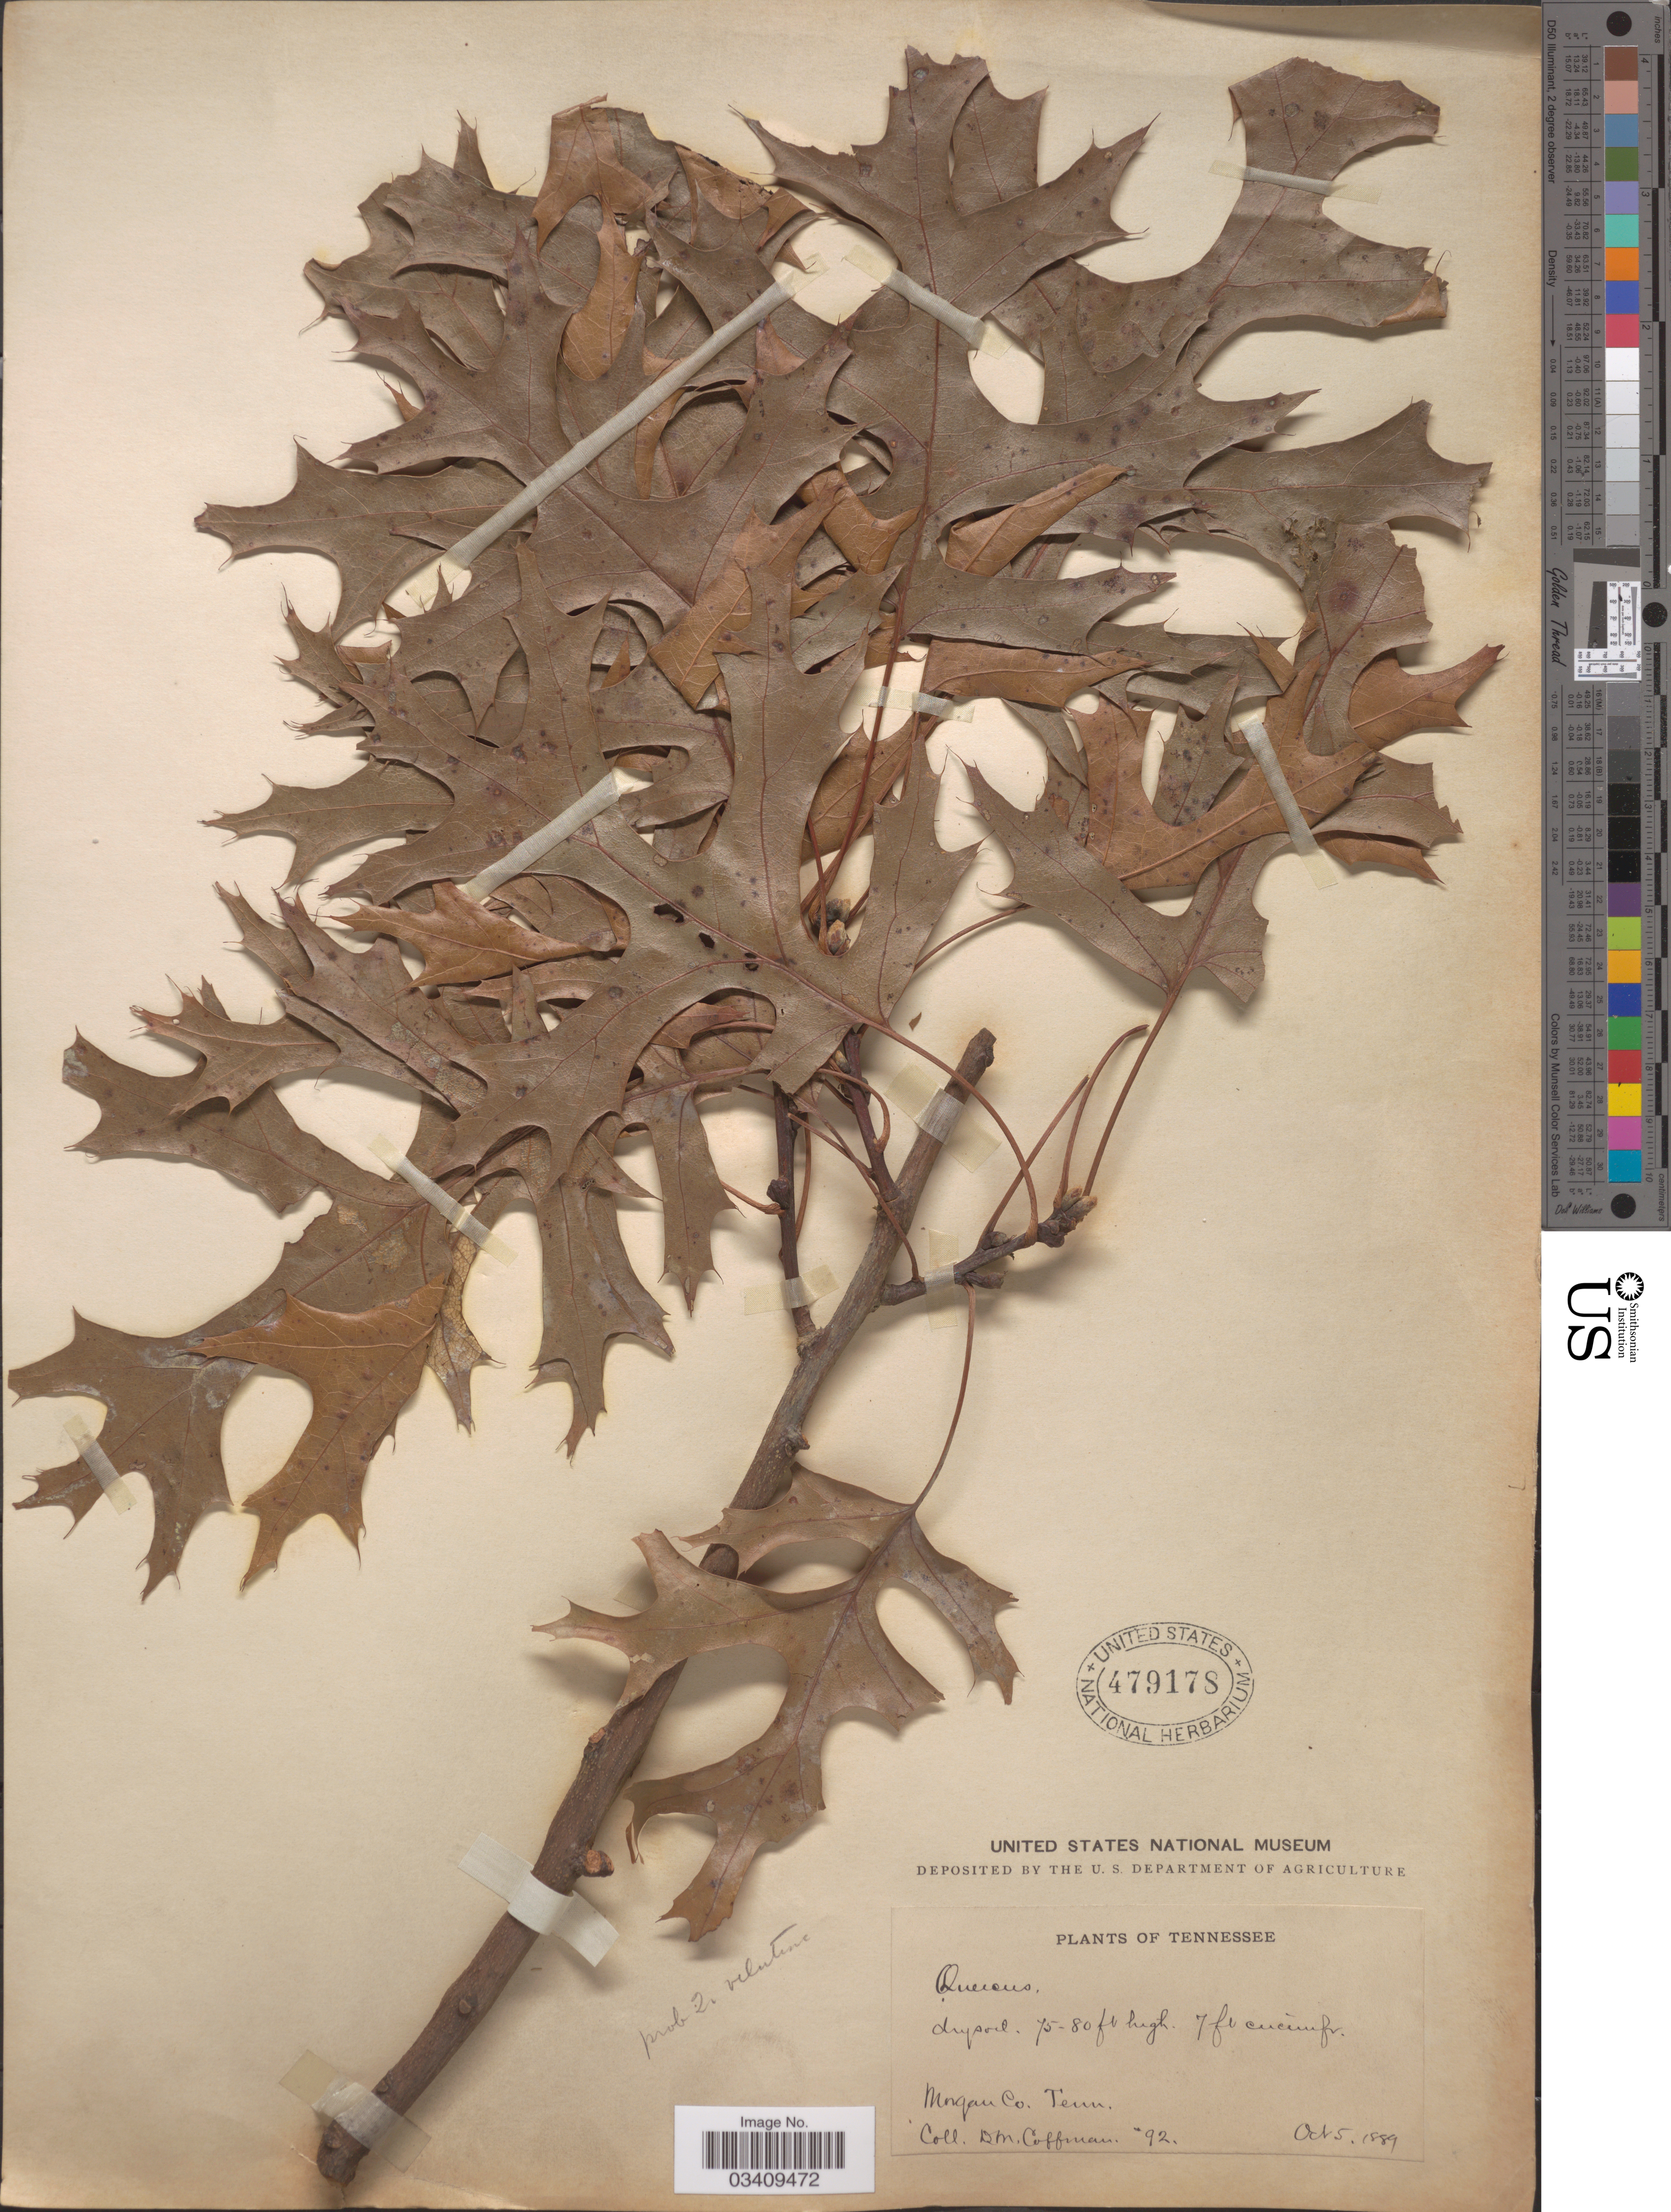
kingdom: Plantae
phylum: Tracheophyta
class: Magnoliopsida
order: Fagales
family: Fagaceae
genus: Quercus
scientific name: Quercus velutina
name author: Lam.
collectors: D. M. Coffman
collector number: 92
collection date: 1889-10-05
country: United States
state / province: Tennessee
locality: Morgan Co.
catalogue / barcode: US 479178